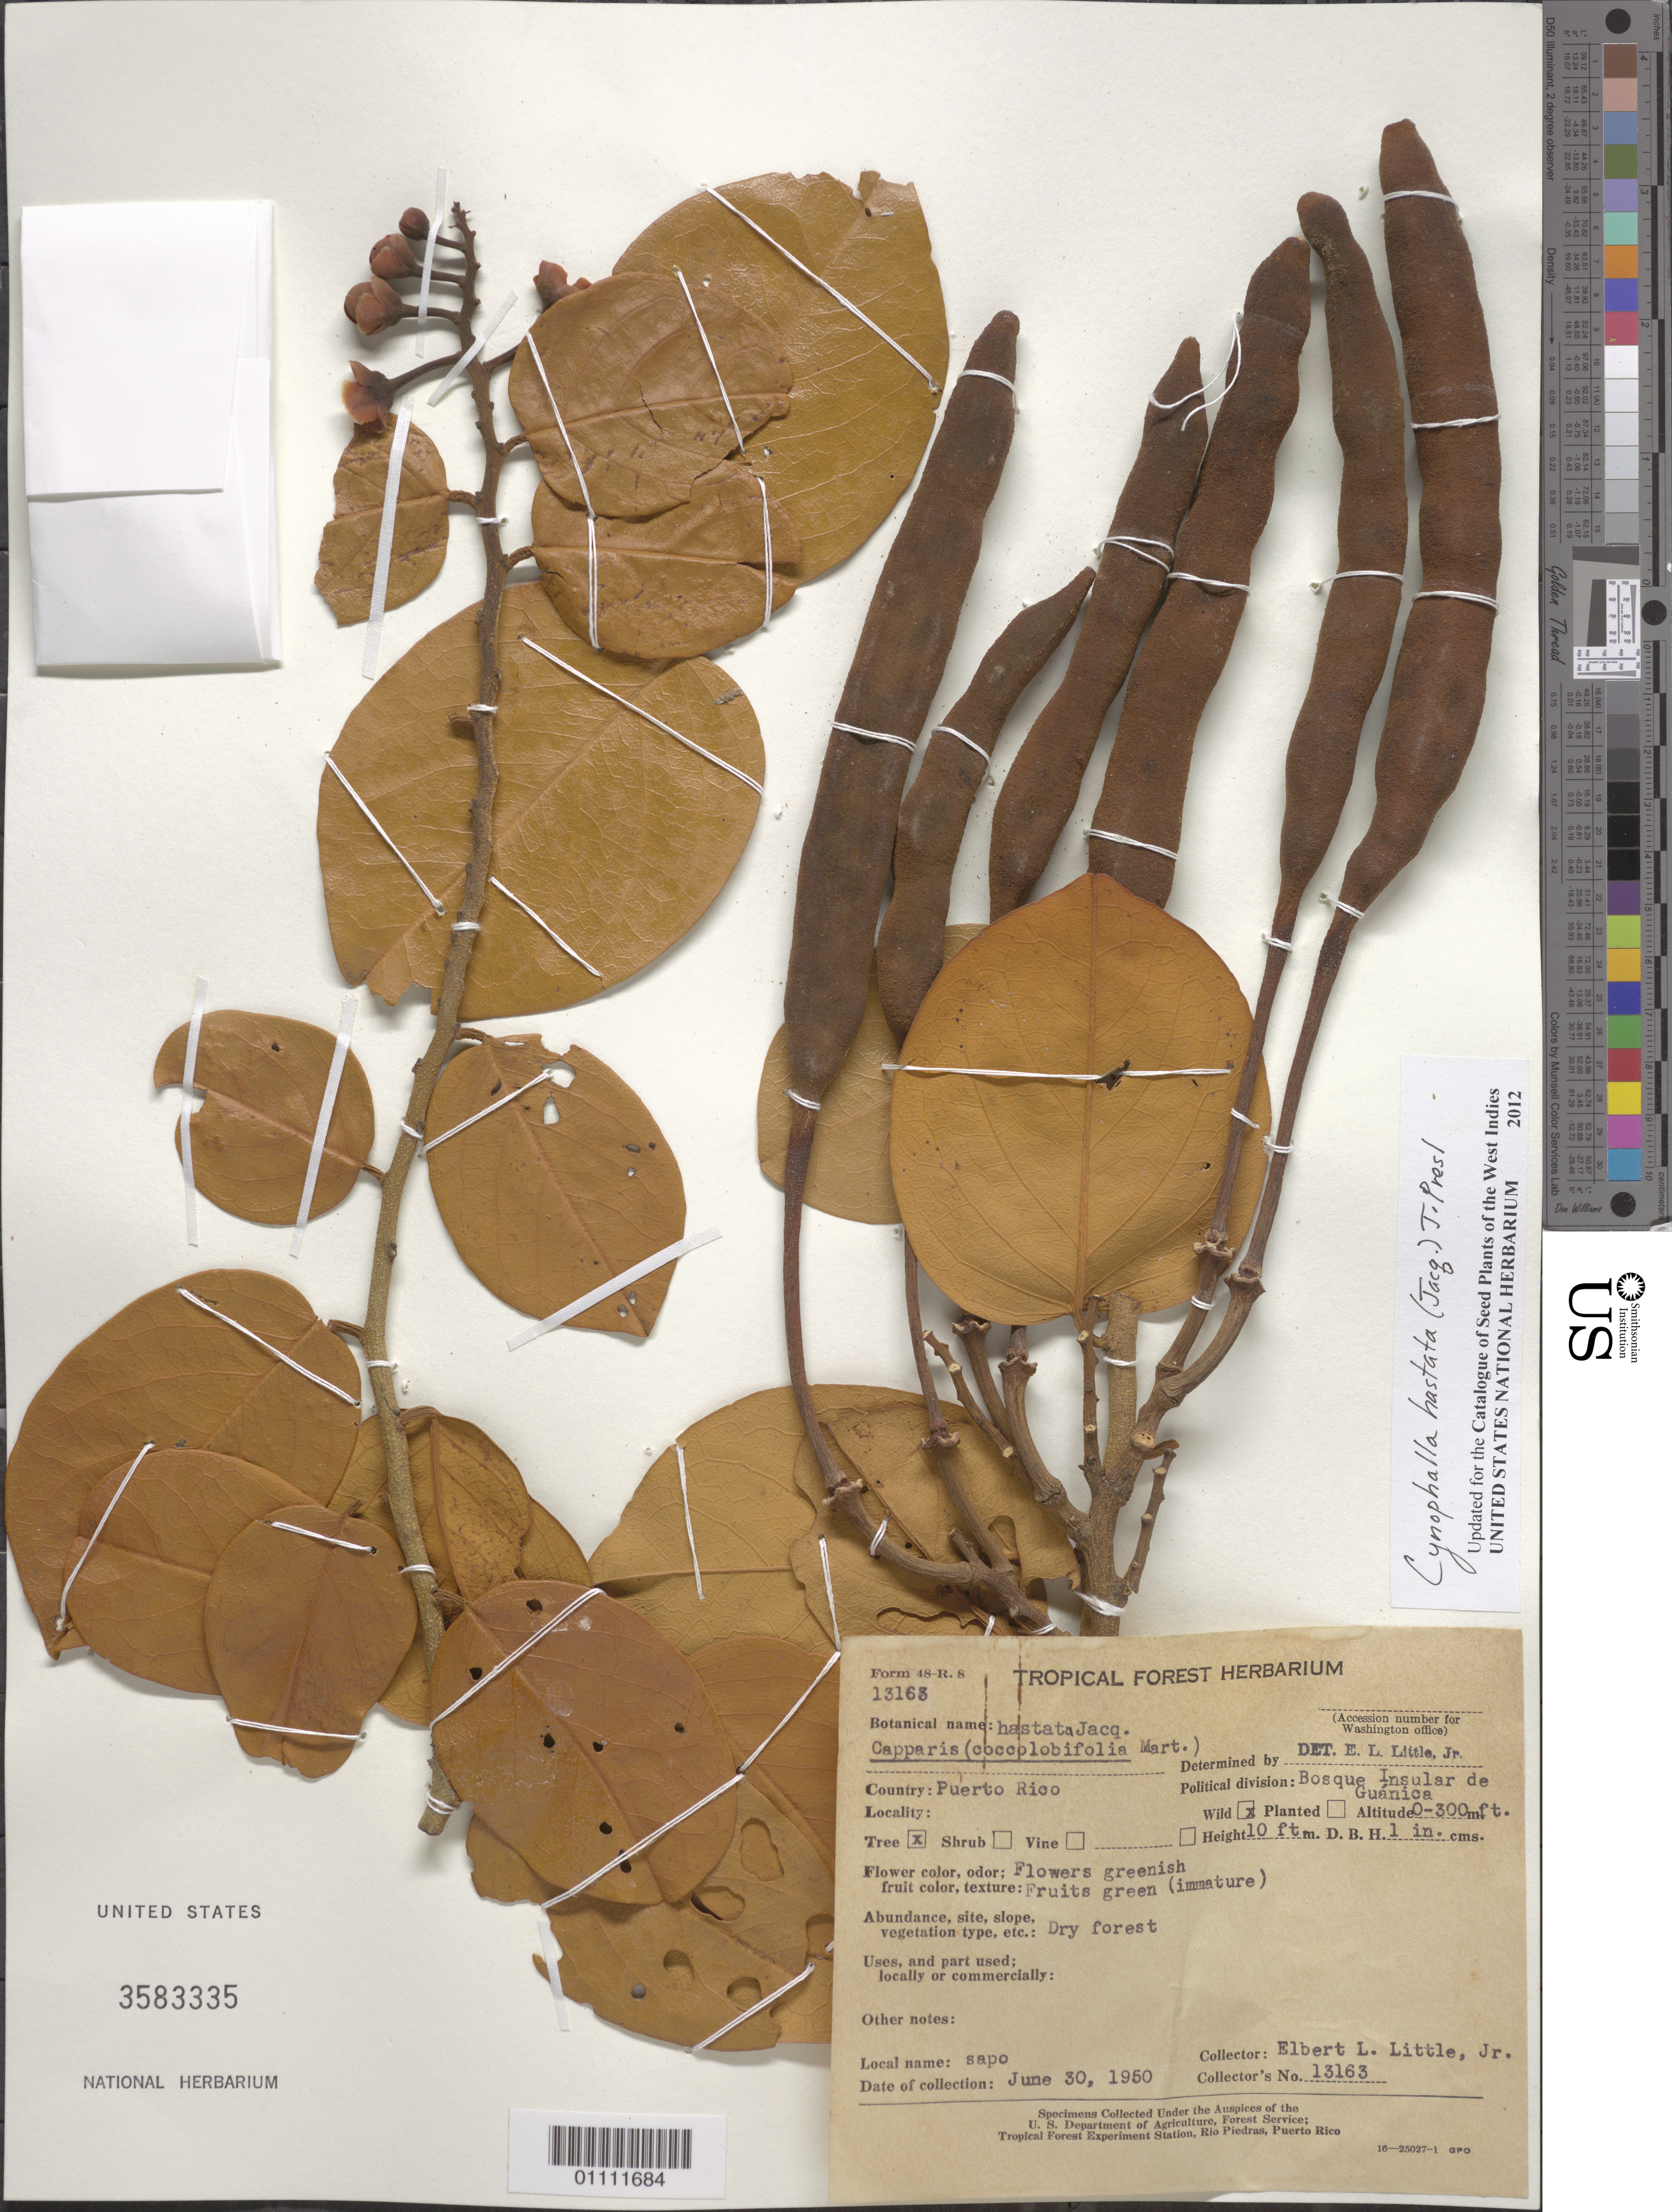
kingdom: Plantae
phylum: Tracheophyta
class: Magnoliopsida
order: Brassicales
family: Capparaceae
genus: Cynophalla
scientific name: Cynophalla hastata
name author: (Jacq.) J. Presl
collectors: E. L. Little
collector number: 13163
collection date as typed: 30 Jun 1950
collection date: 1950-06-30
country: Puerto Rico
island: Puerto Rico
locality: Bosque Insular de Guánica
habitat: Dry forest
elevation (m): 0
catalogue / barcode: US 3583335